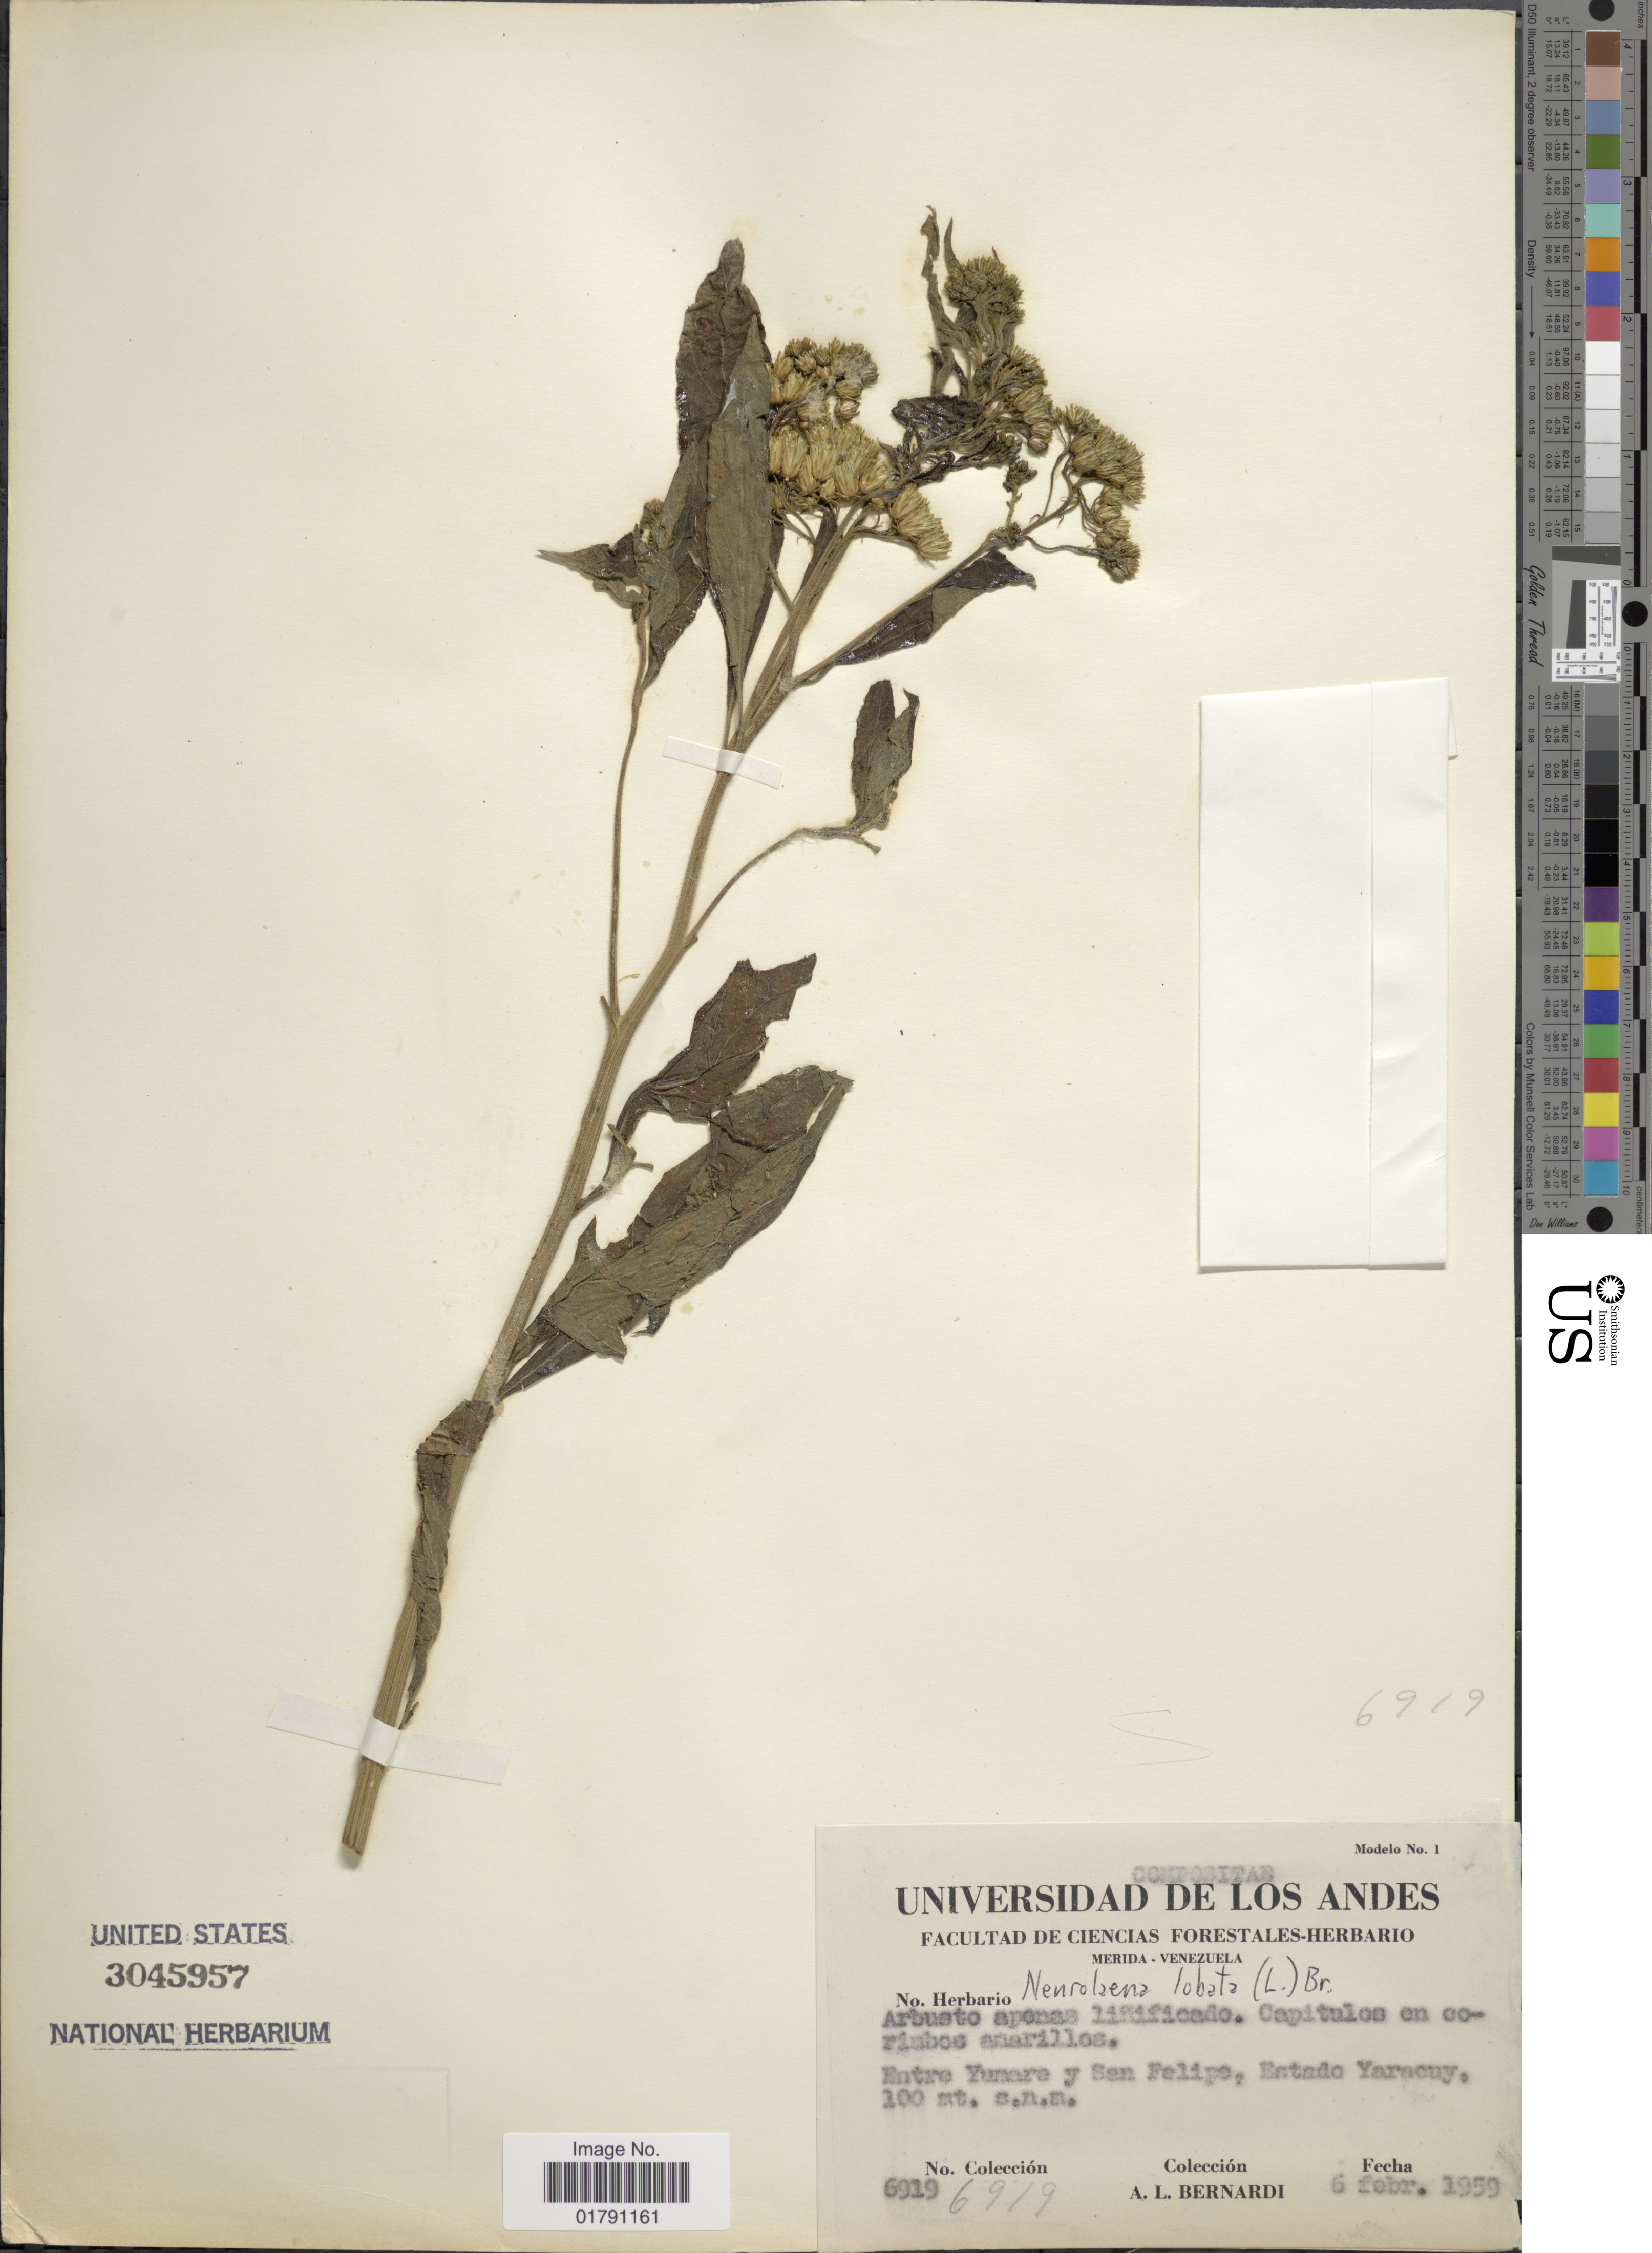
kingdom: Plantae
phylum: Tracheophyta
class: Magnoliopsida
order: Asterales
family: Asteraceae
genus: Neurolaena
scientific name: Neurolaena lobata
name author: (L.) R. Br. ex Cass.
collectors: A. L. Bernardi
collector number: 6919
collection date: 1959-02-06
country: Venezuela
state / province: Yaracuy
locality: Entre Yumare y San Felipe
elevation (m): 100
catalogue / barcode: US 3045957